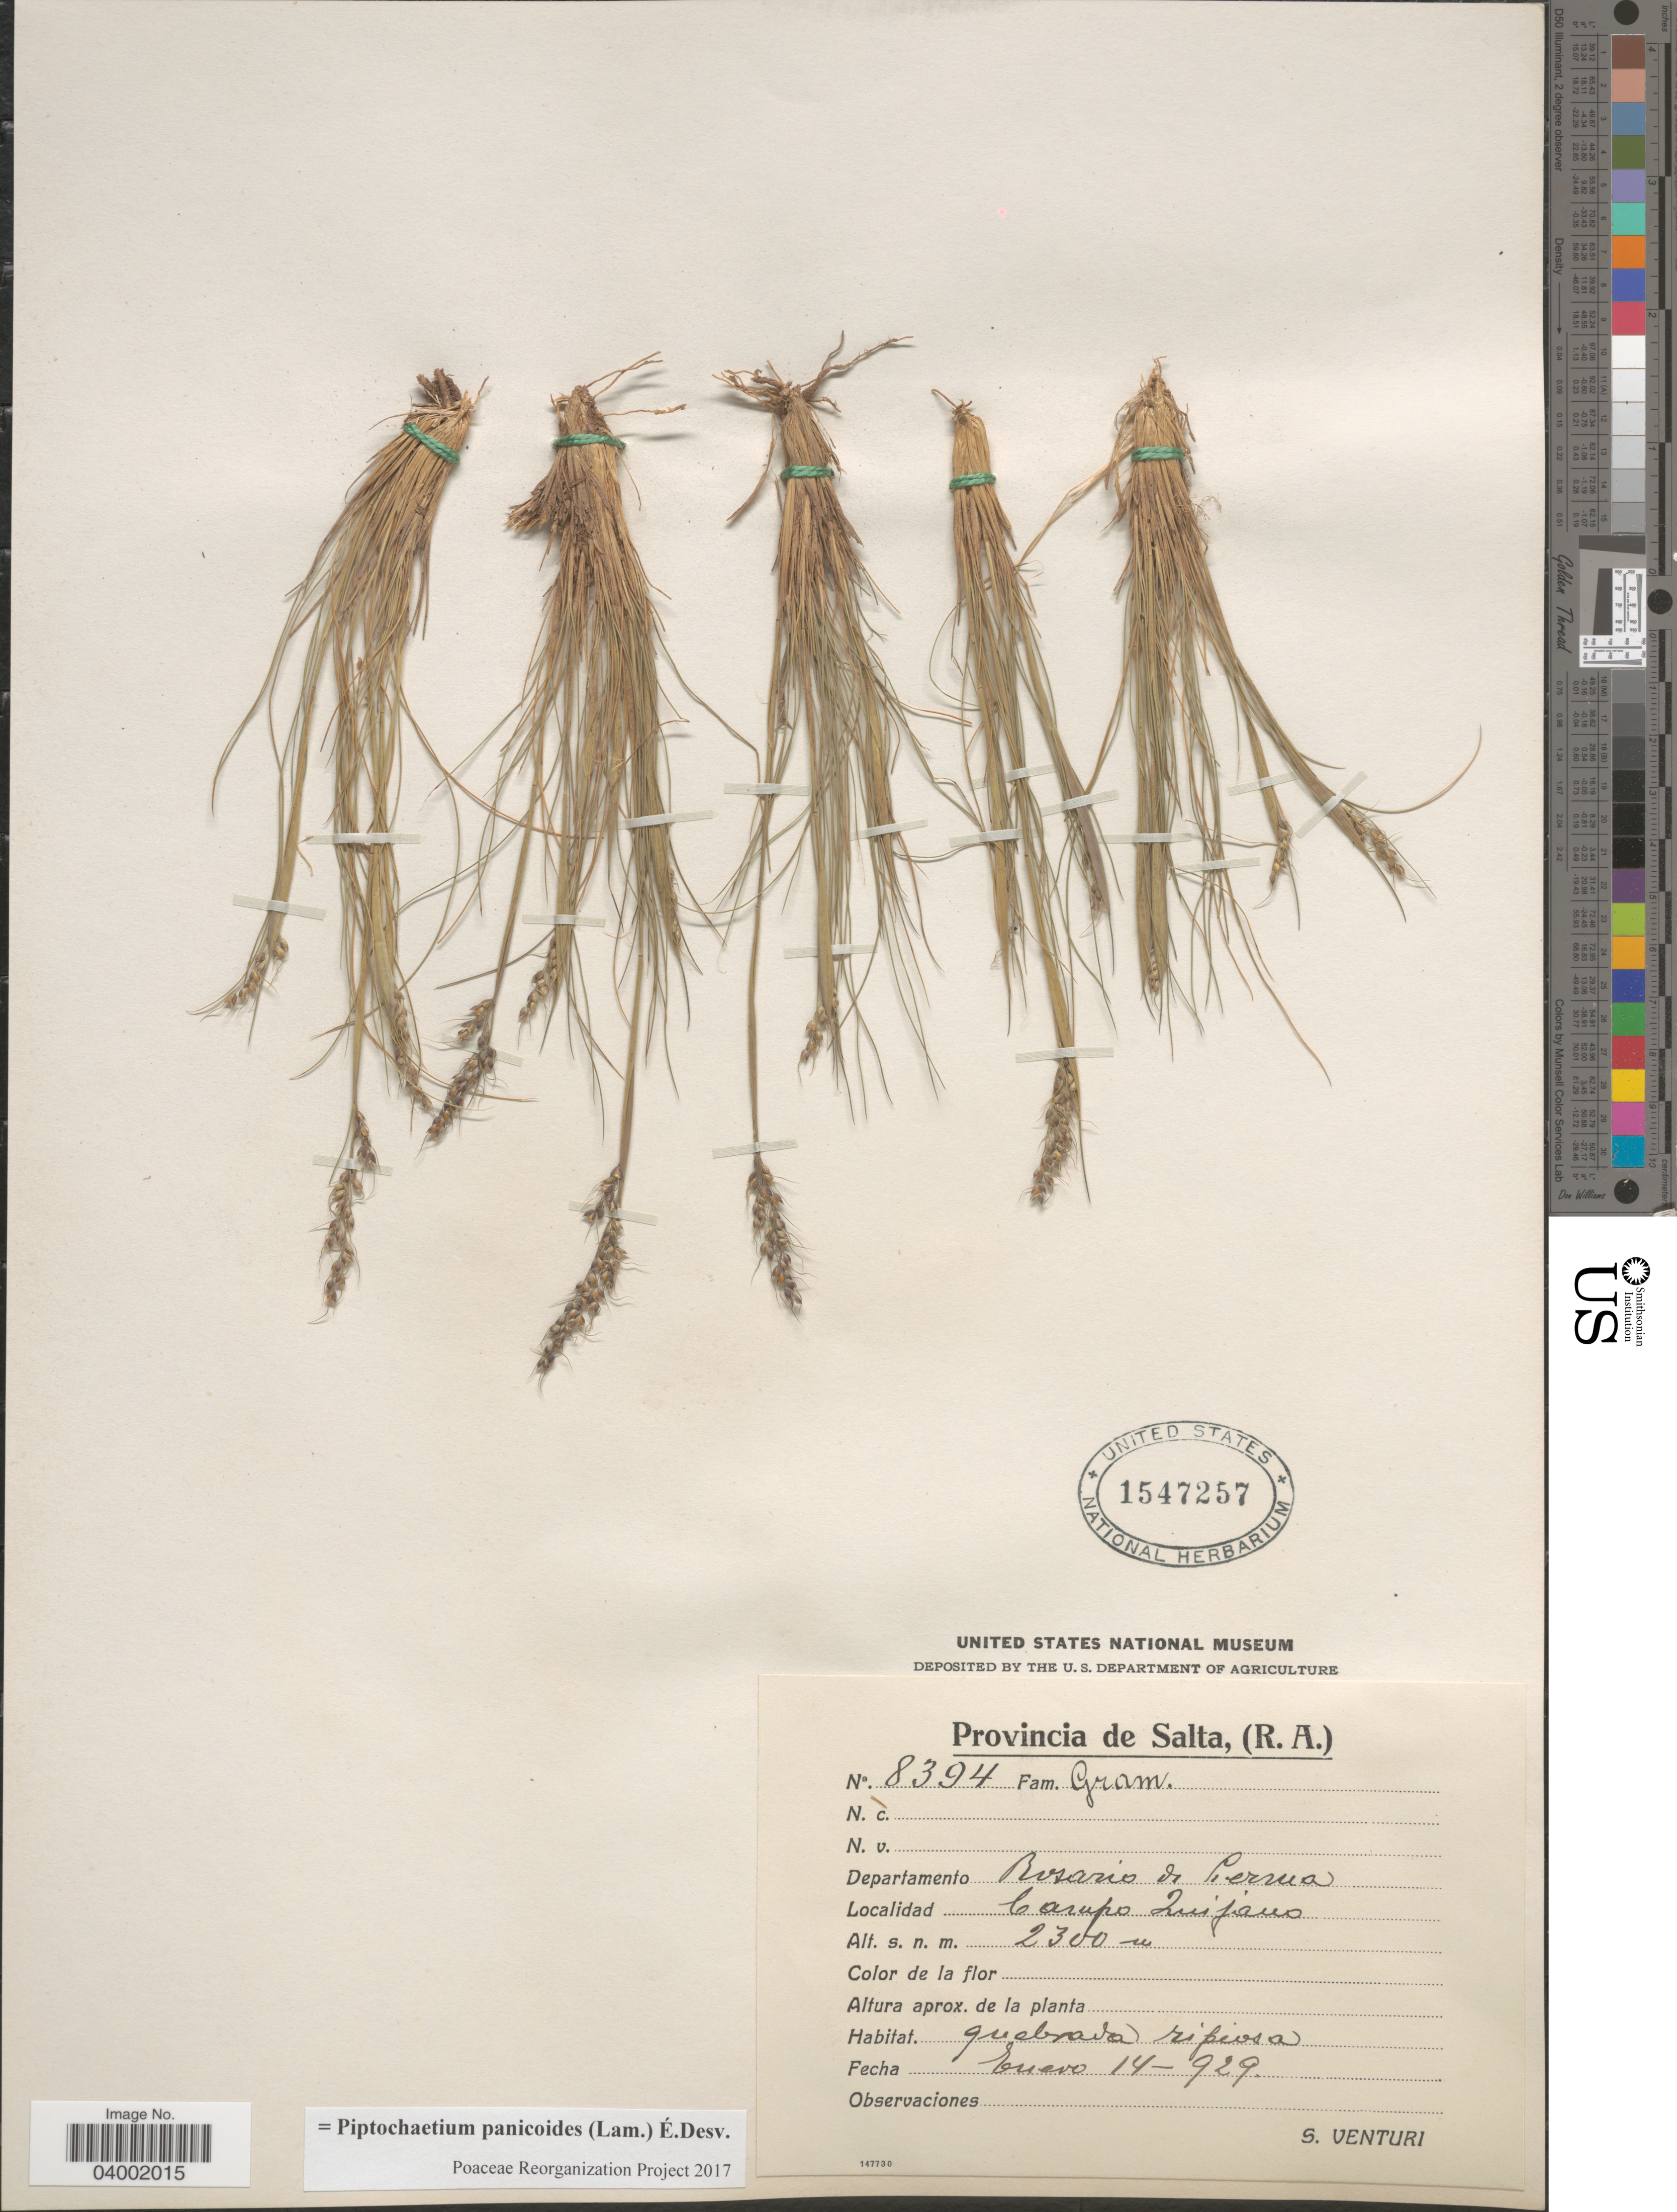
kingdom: Plantae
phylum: Tracheophyta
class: Liliopsida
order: Poales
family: Poaceae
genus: Piptochaetium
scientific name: Piptochaetium panicoides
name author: (Lam.) É. Desv.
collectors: S. Venturi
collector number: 8394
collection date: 1929-01-14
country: Argentina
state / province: Salta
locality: Departamento Rosario de Lerma. Campo Quijano.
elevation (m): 2300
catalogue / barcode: US 1547257